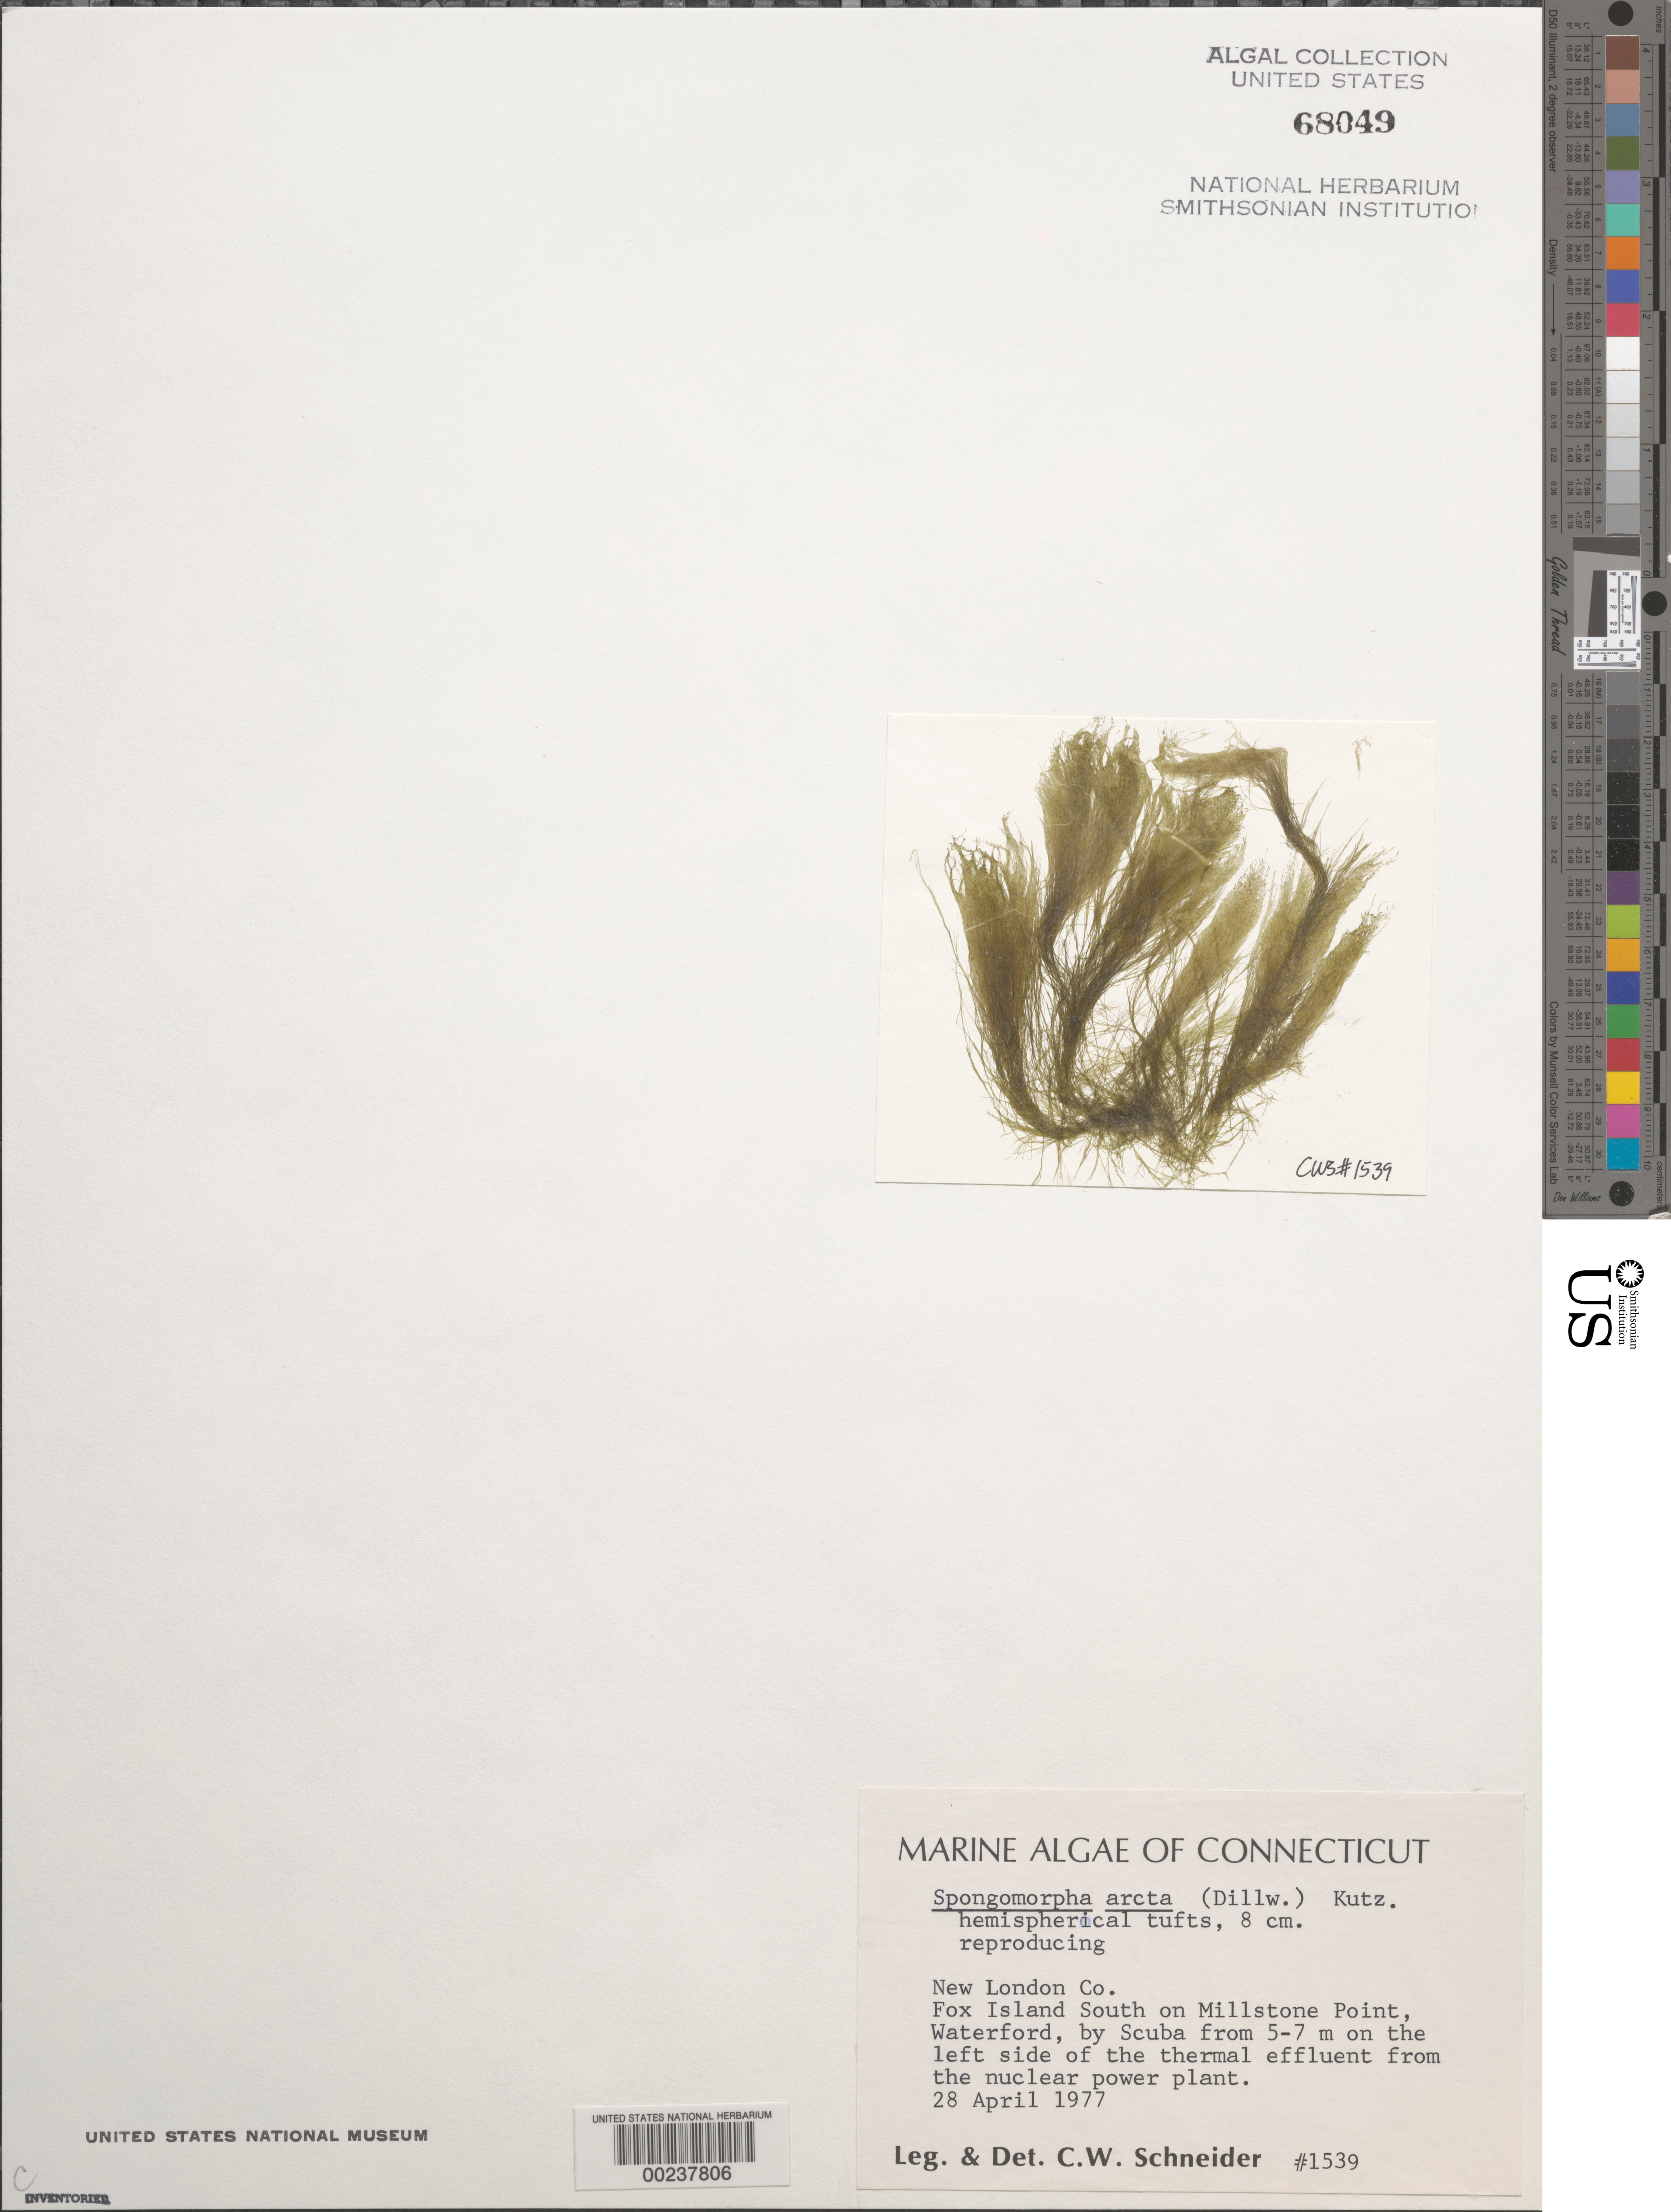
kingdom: Plantae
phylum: Chlorophyta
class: Ulvophyceae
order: Ulotrichales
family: Ulotrichaceae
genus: Acrosiphonia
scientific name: Acrosiphonia arcta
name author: (Dillwyn) Gain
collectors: C. W. Schneider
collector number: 1539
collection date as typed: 28 Apr 1977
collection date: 1977-04-28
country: United States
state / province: Connecticut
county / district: New London County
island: Fox Island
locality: Fox Island South, Millstone Point, Waterford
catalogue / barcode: US 68049